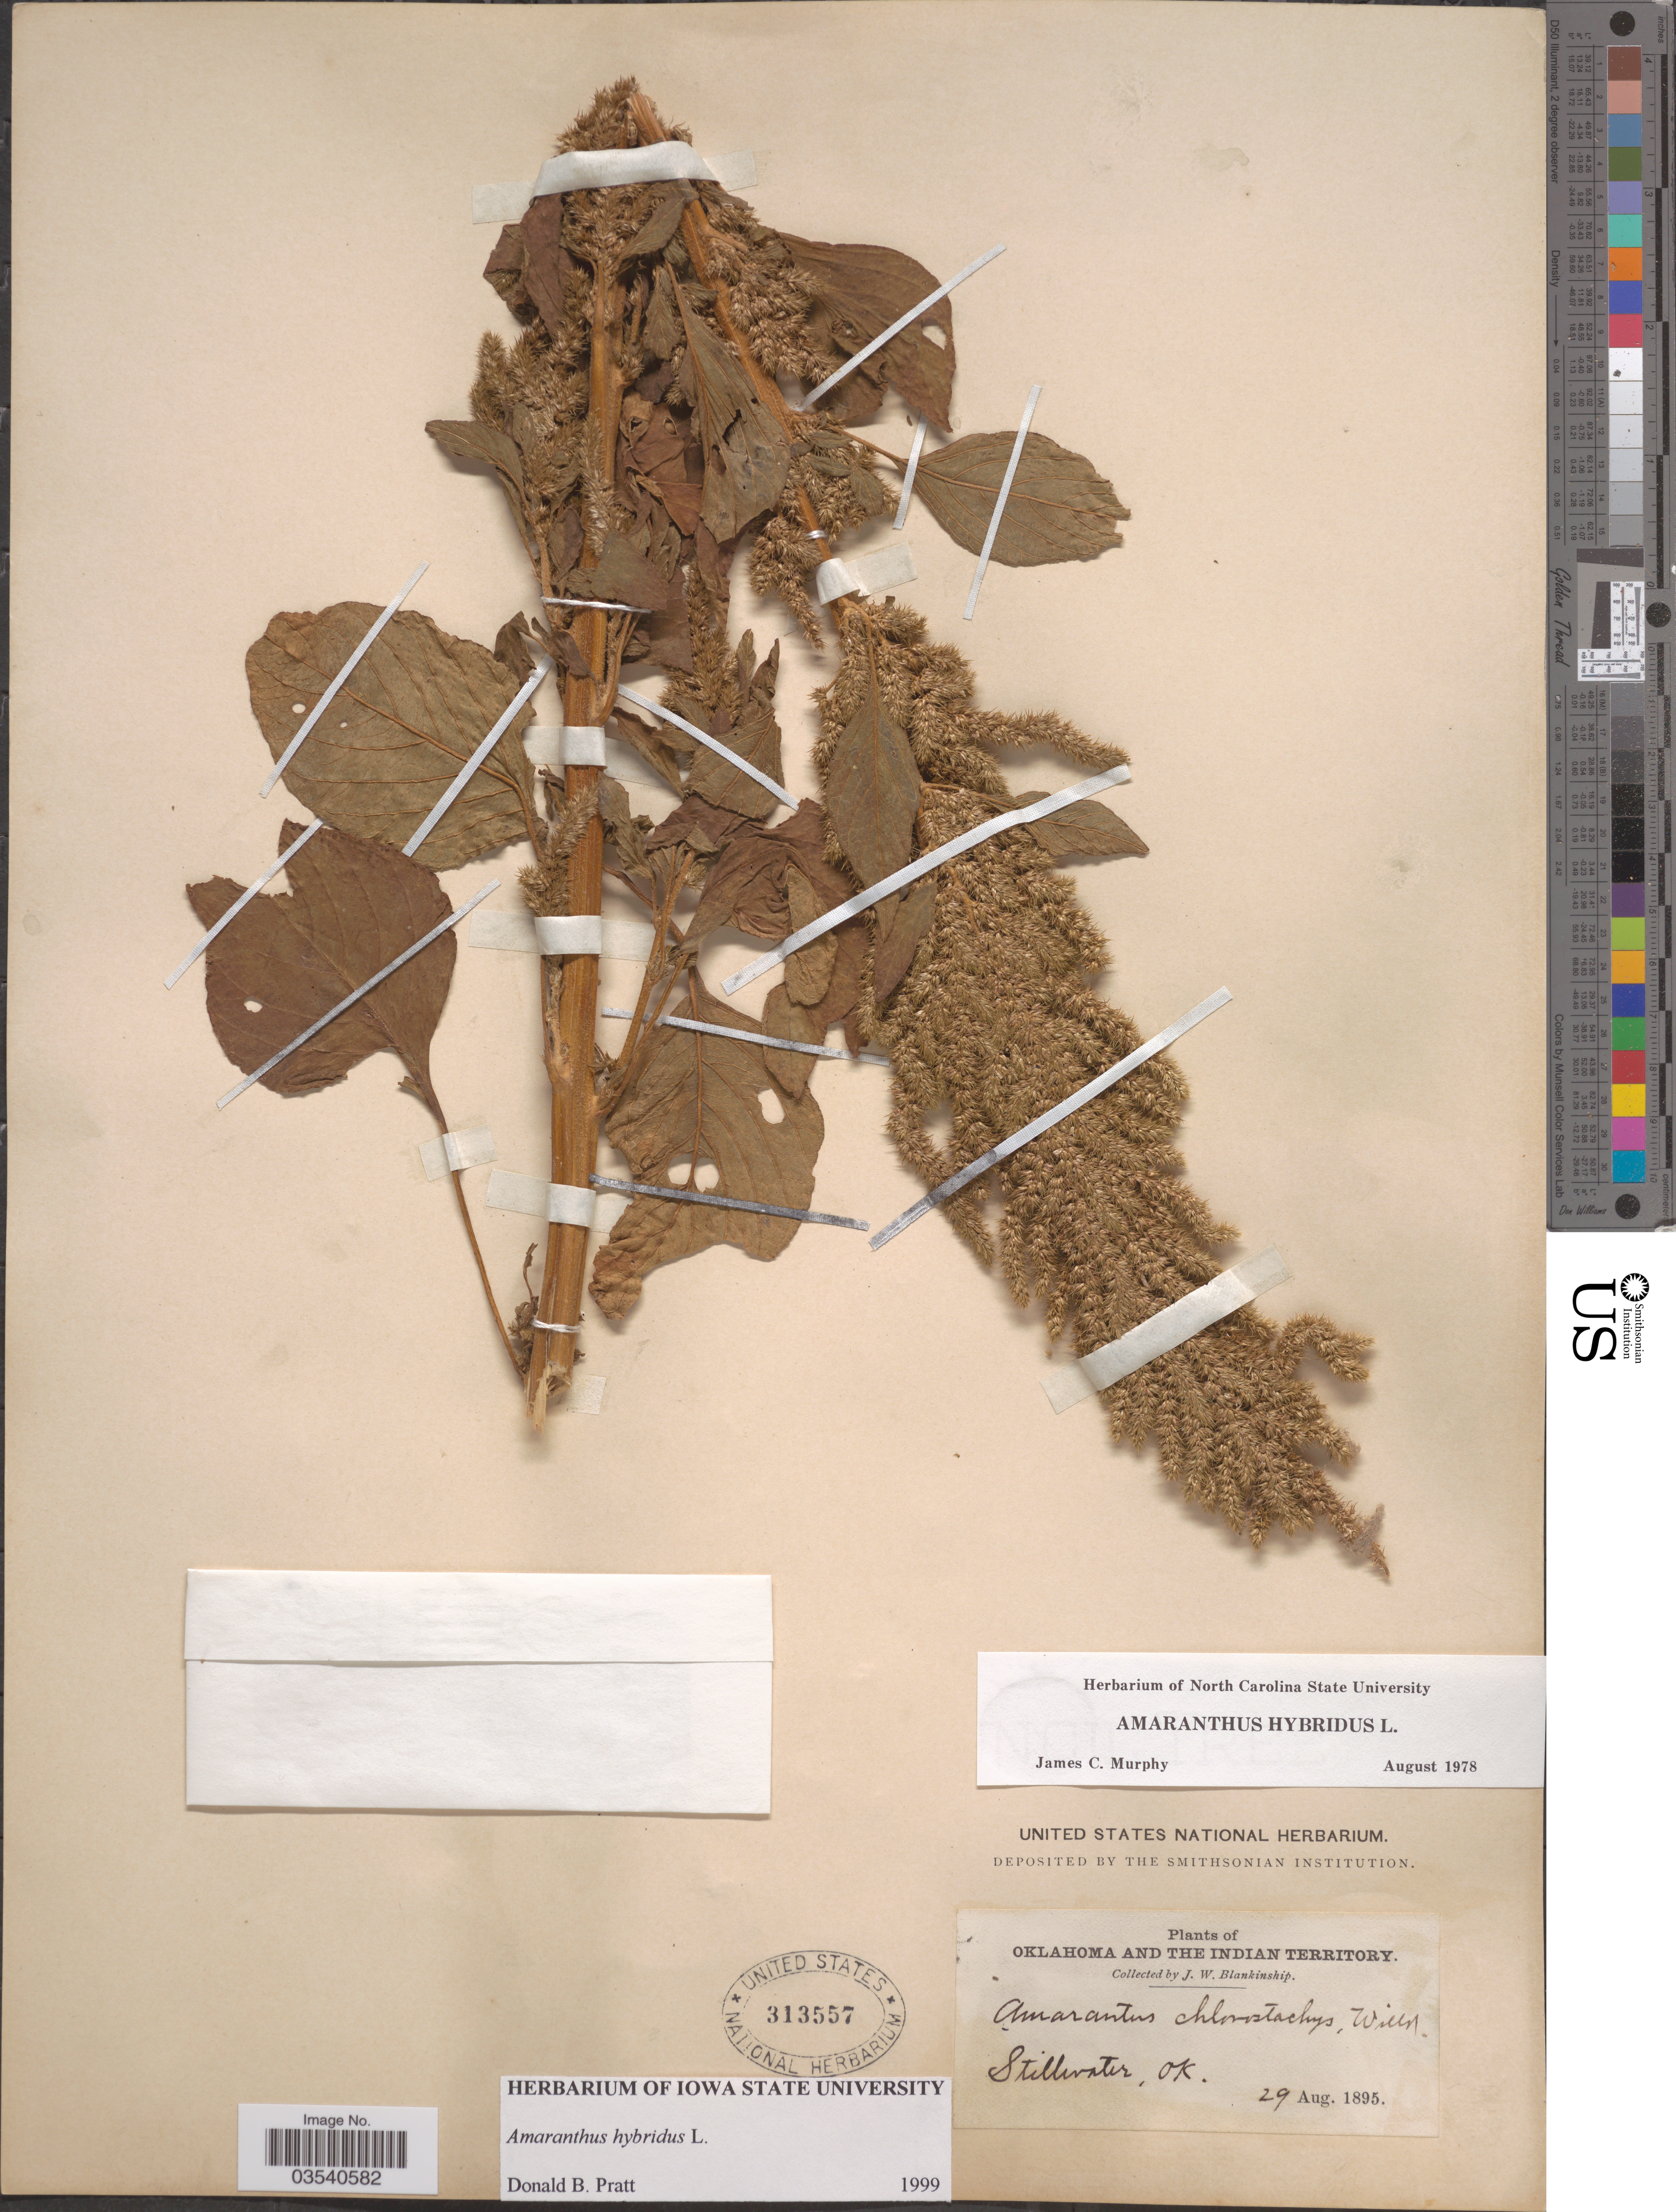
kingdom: Plantae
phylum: Tracheophyta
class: Magnoliopsida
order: Caryophyllales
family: Amaranthaceae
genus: Amaranthus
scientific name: Amaranthus hybridus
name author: L.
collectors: J. W. Blankinship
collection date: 1895-08-29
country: United States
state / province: Oklahoma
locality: Stillwater.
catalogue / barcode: US 313557